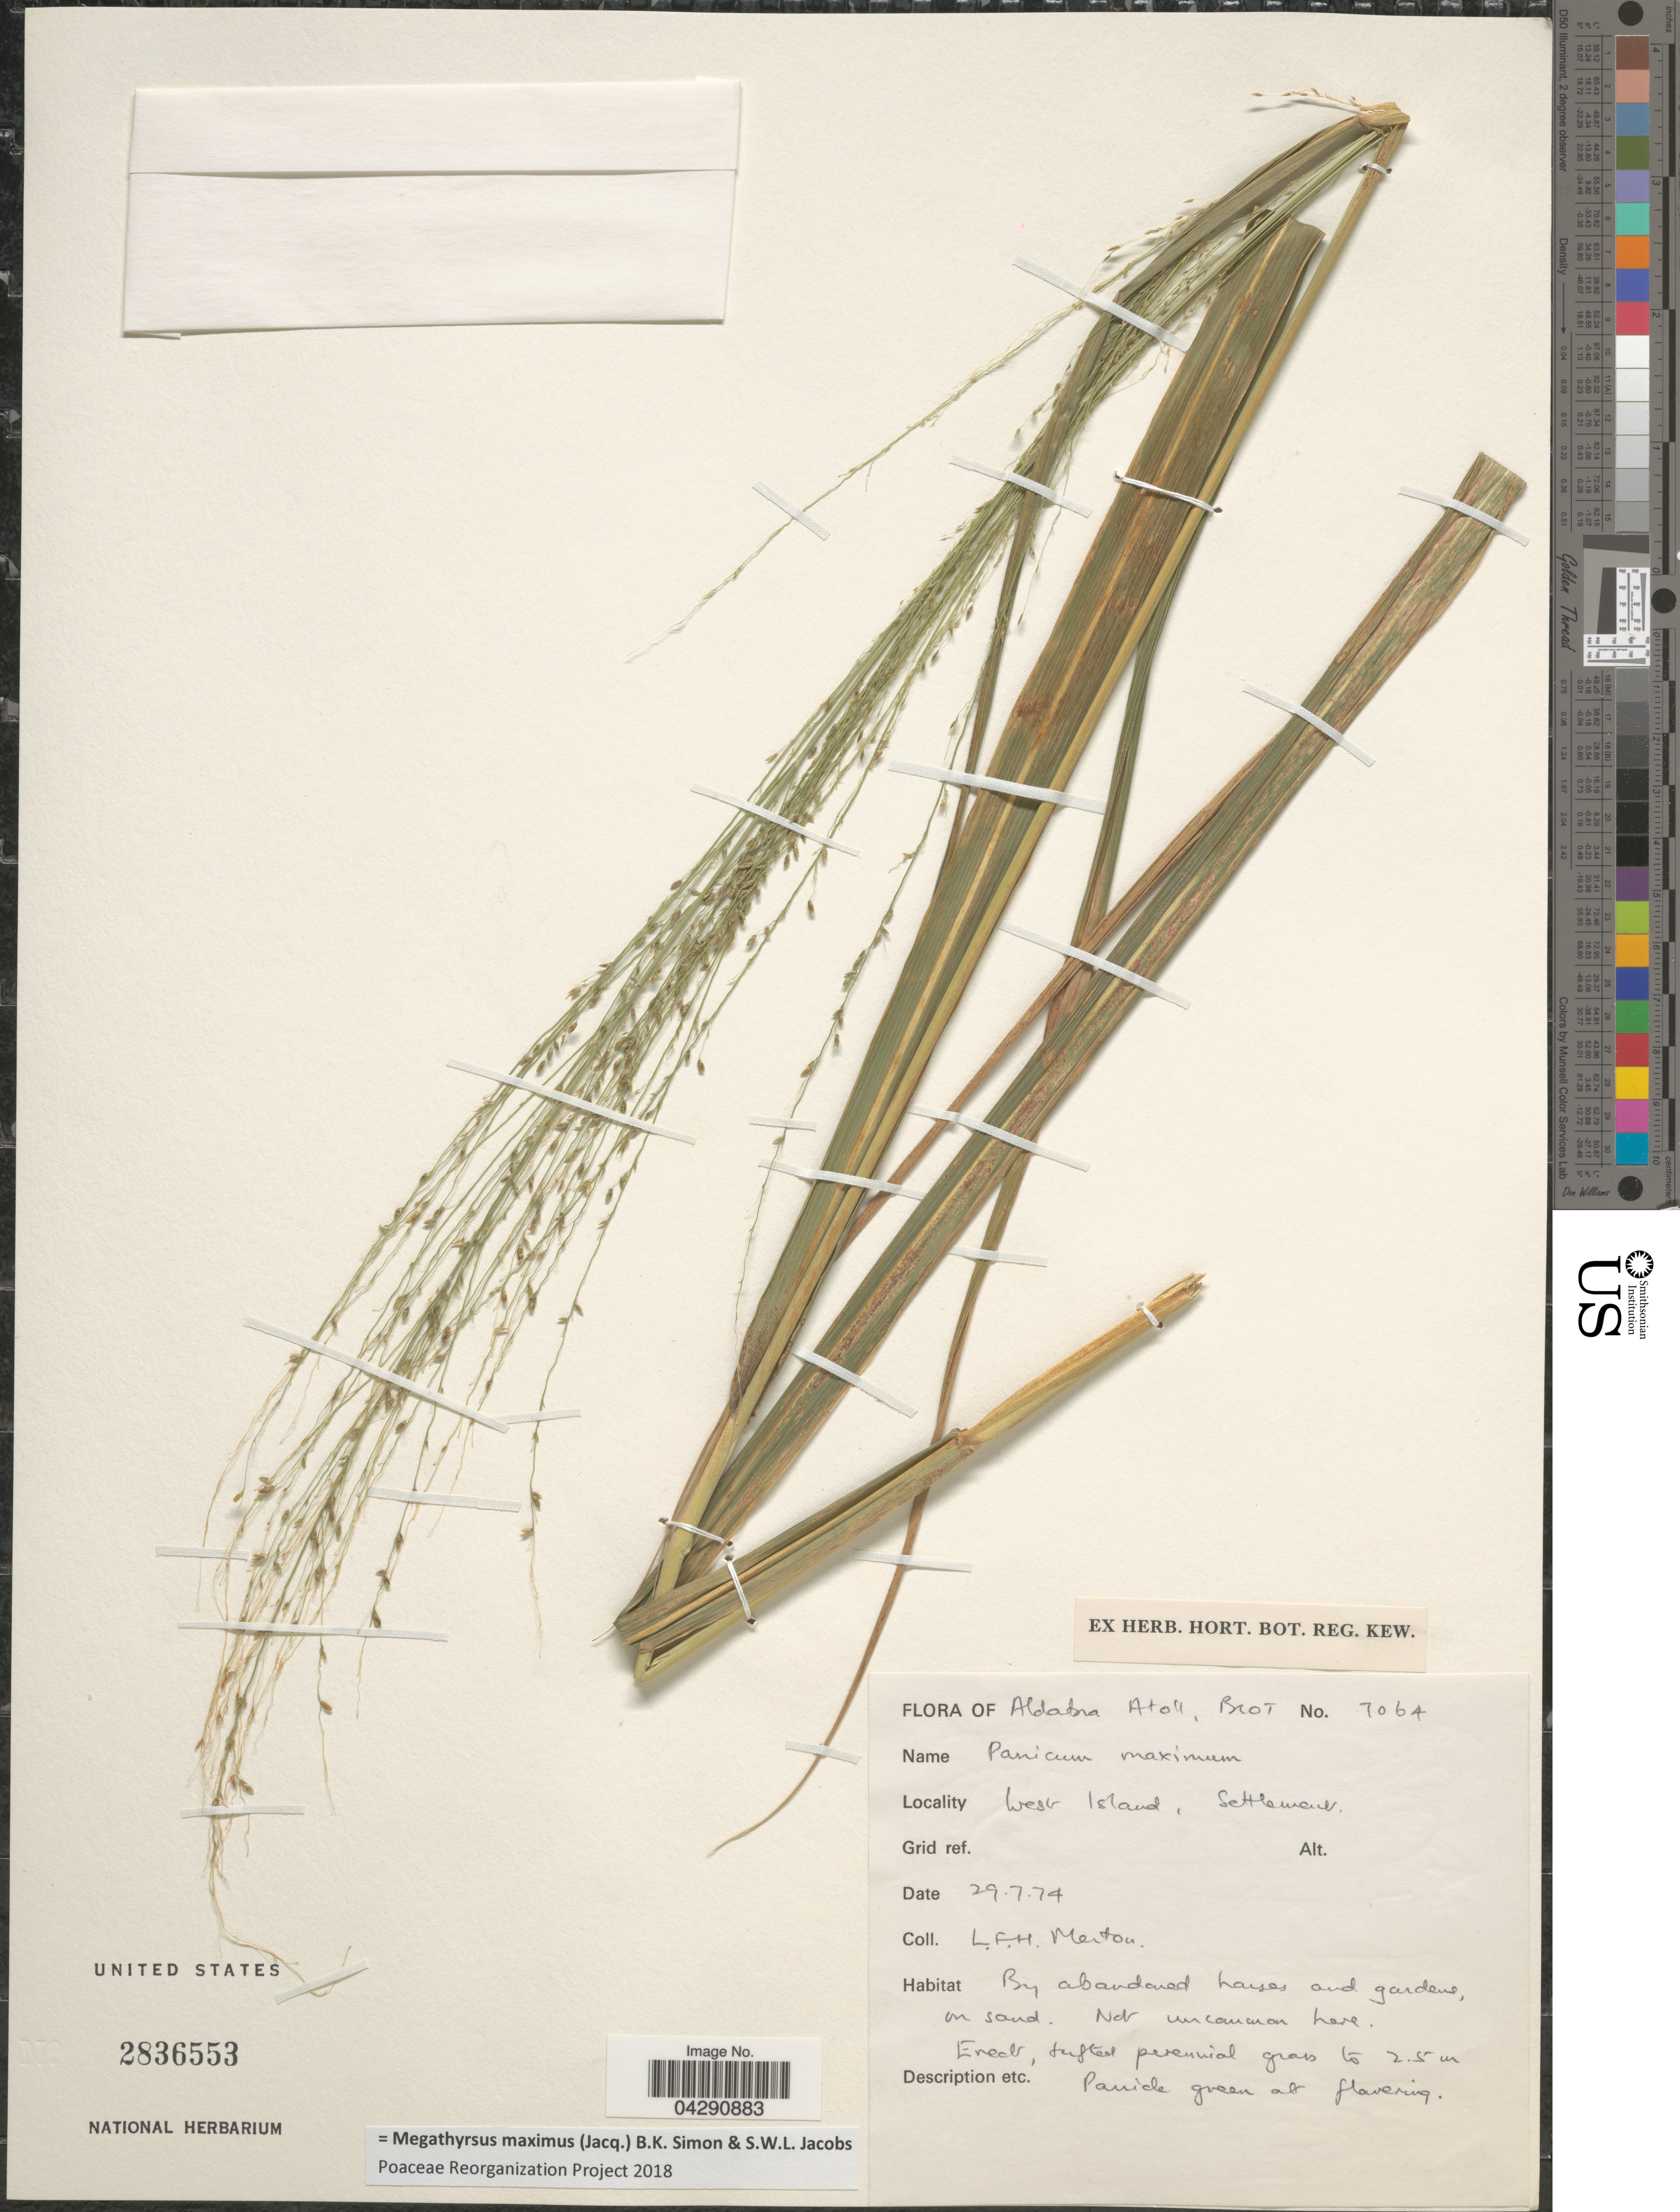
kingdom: Plantae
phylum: Tracheophyta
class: Liliopsida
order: Poales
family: Poaceae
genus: Megathyrsus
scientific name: Megathyrsus maximus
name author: (Jacq.) B.K. Simon & S.W.L. Jacobs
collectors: L. Merton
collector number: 7064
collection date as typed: Transcribed d/m/y: 29/7/74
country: Seychelles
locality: Aldabra Atoll, Brot. West Island, Settlement.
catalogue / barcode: US 2836553